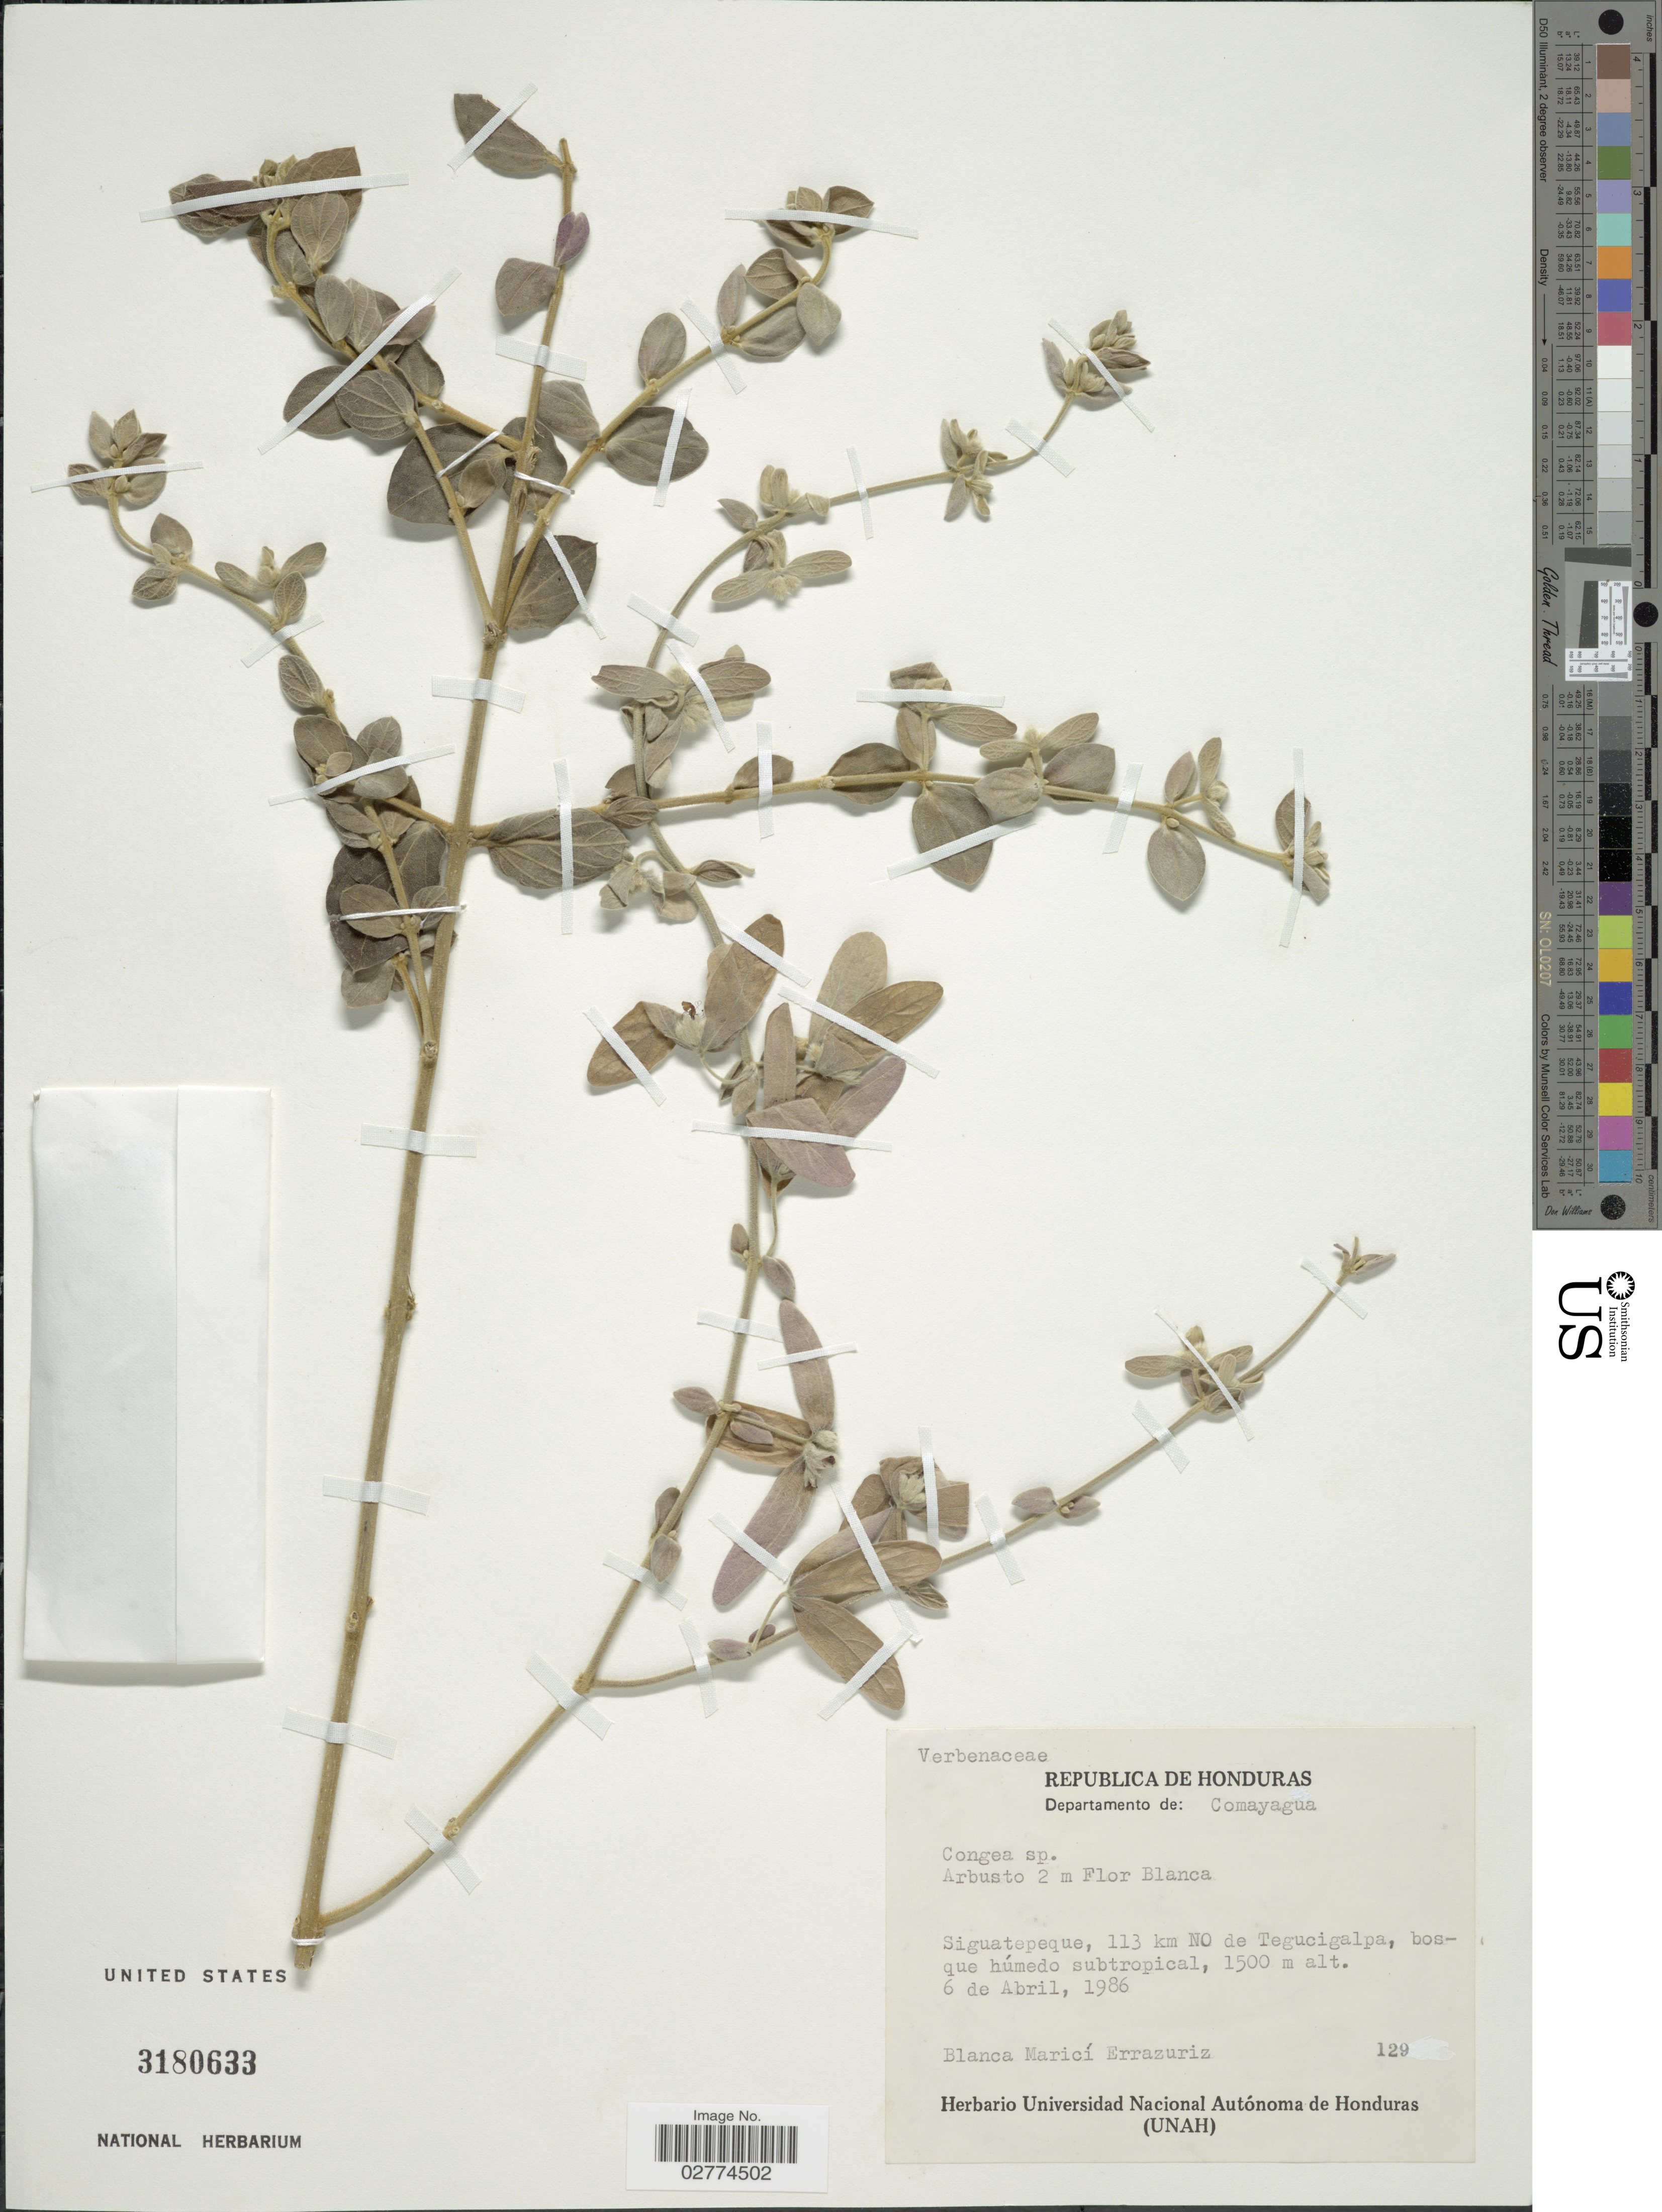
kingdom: Plantae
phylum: Tracheophyta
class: Magnoliopsida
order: Lamiales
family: Lamiaceae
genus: Congea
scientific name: Congea sp.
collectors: B. Errazuriz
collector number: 129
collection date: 1986-04-06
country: Honduras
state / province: Comayagua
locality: Siguatepeque, 113 km NO de Tegucigalpa, bosque húmedo subtropical.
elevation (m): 1500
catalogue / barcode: US 3180633